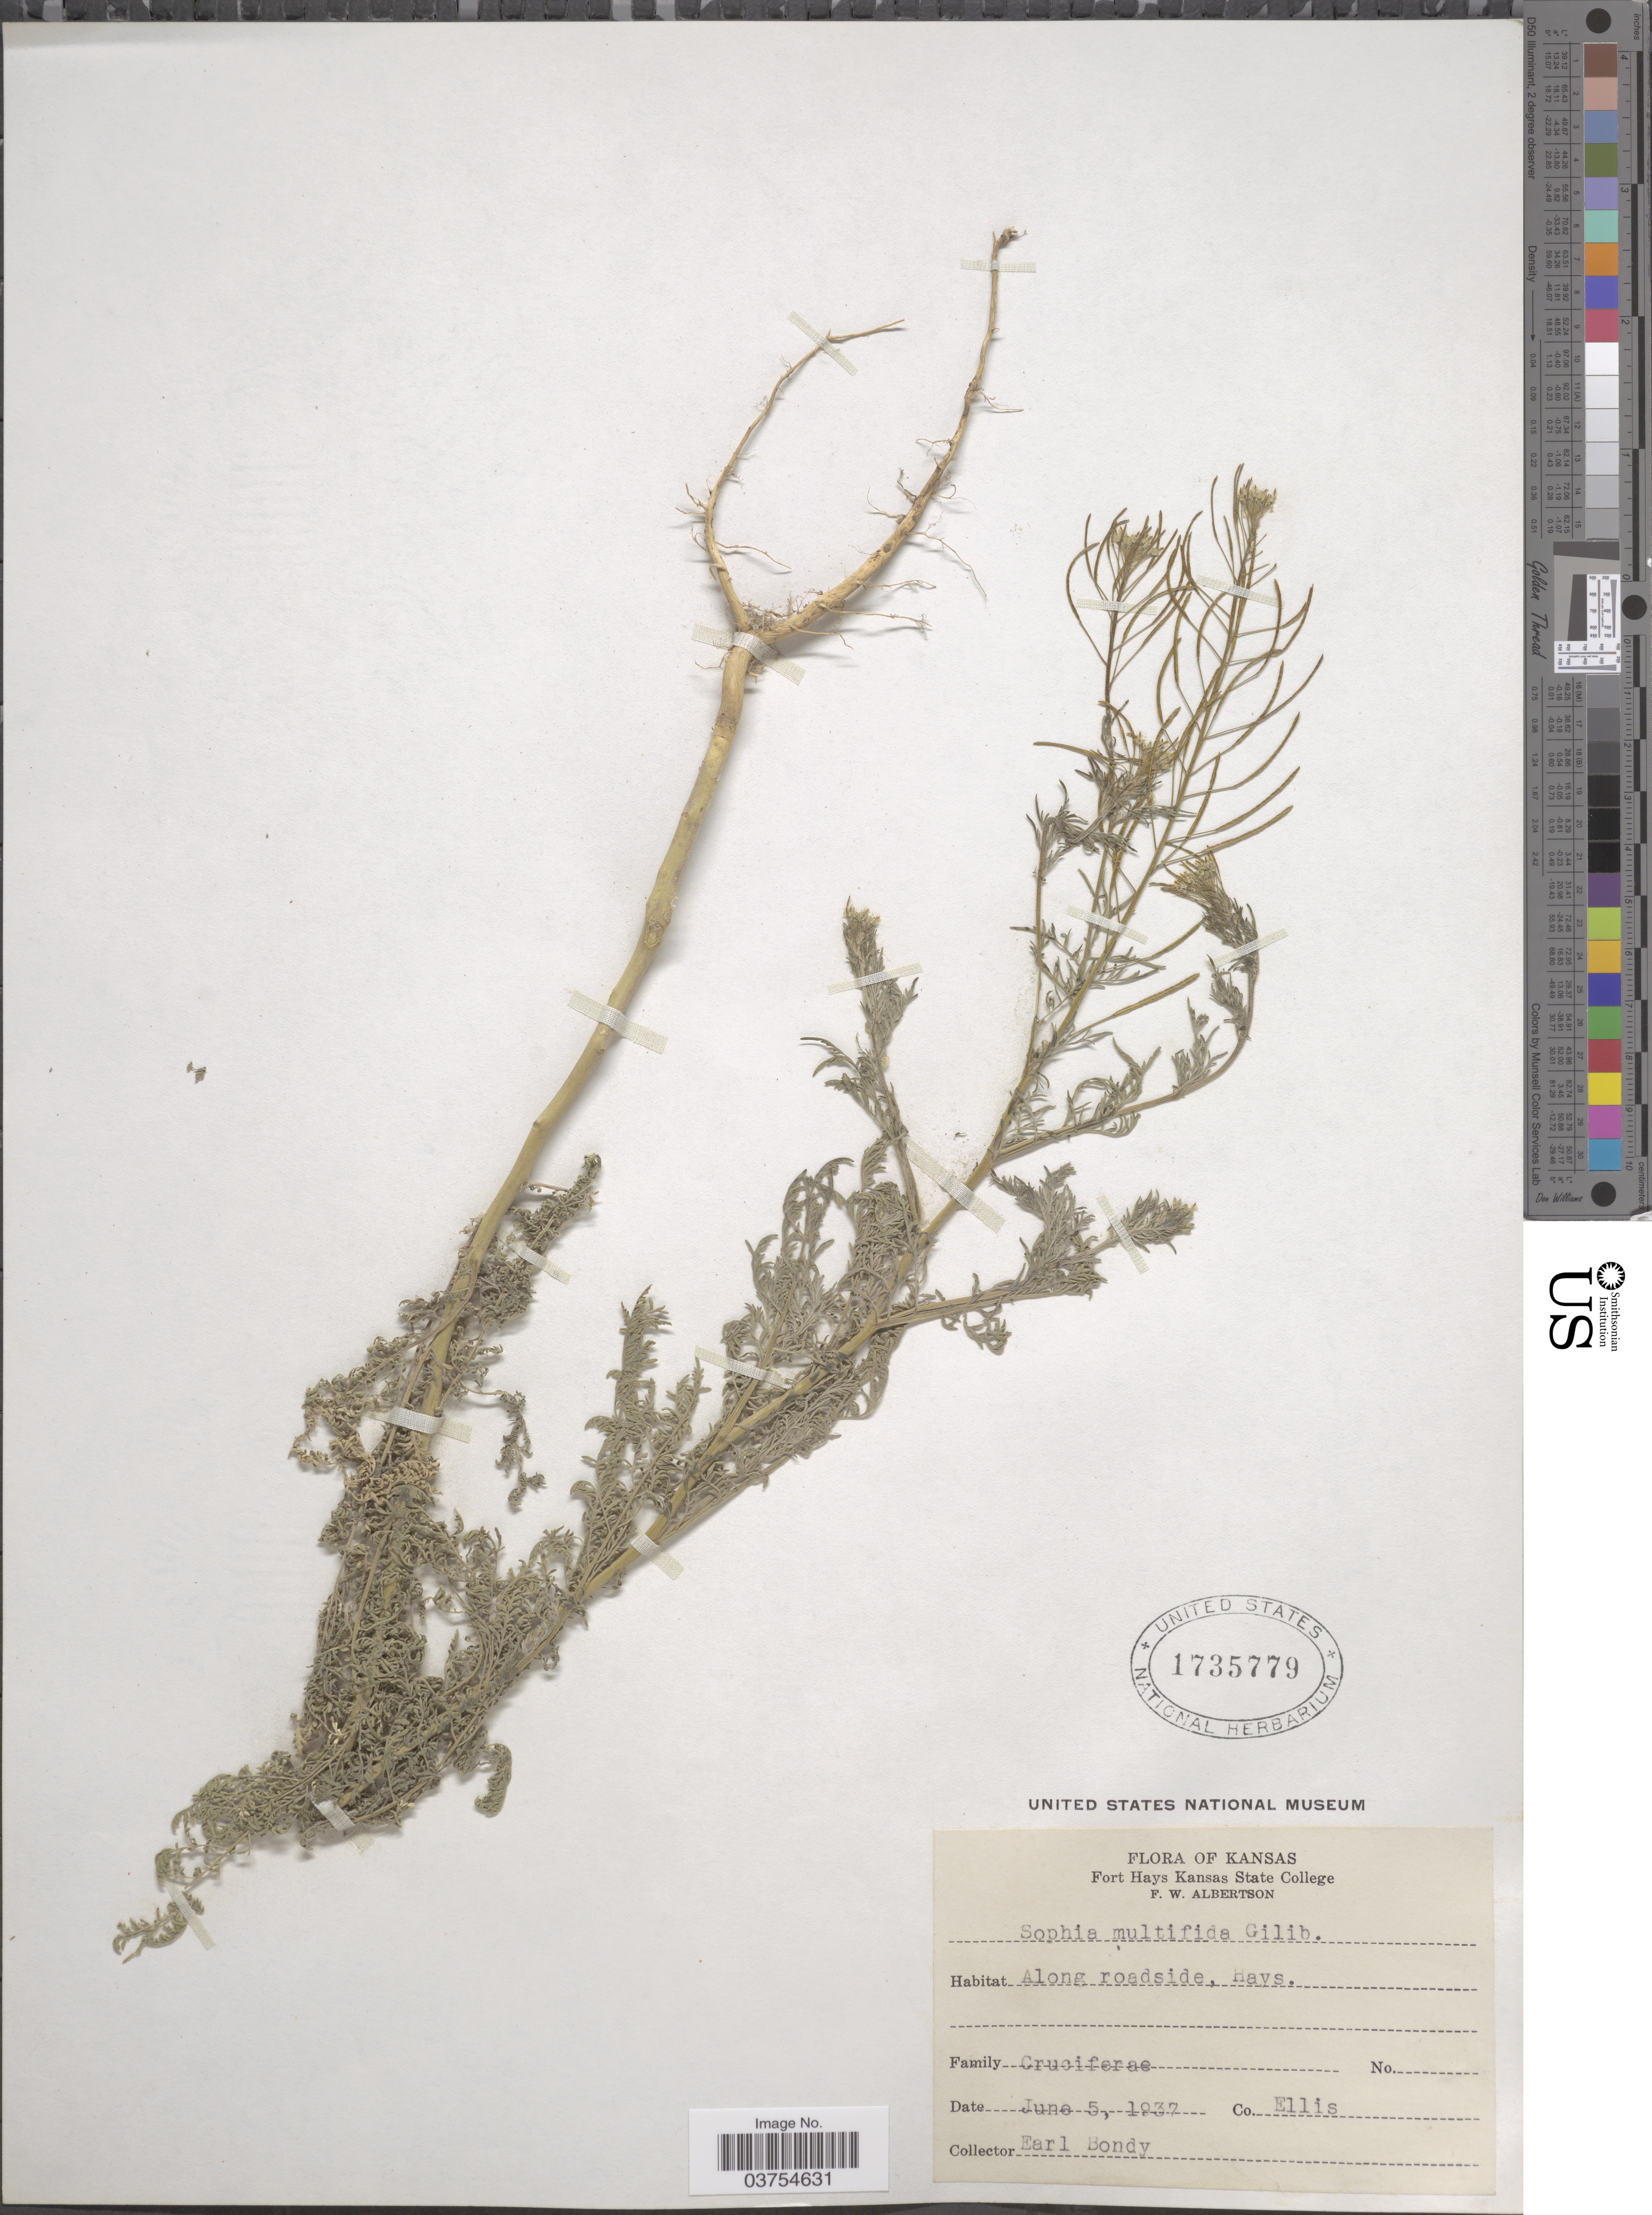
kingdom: Plantae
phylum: Tracheophyta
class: Magnoliopsida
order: Brassicales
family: Brassicaceae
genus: Descurainia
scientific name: Descurainia pinnata var. brachycarpa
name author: (Richardson) Fernald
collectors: E. Bondy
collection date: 1937-06-05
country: United States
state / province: Kansas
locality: Along roadside, Hays. Ellis Co.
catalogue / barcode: US 1735779